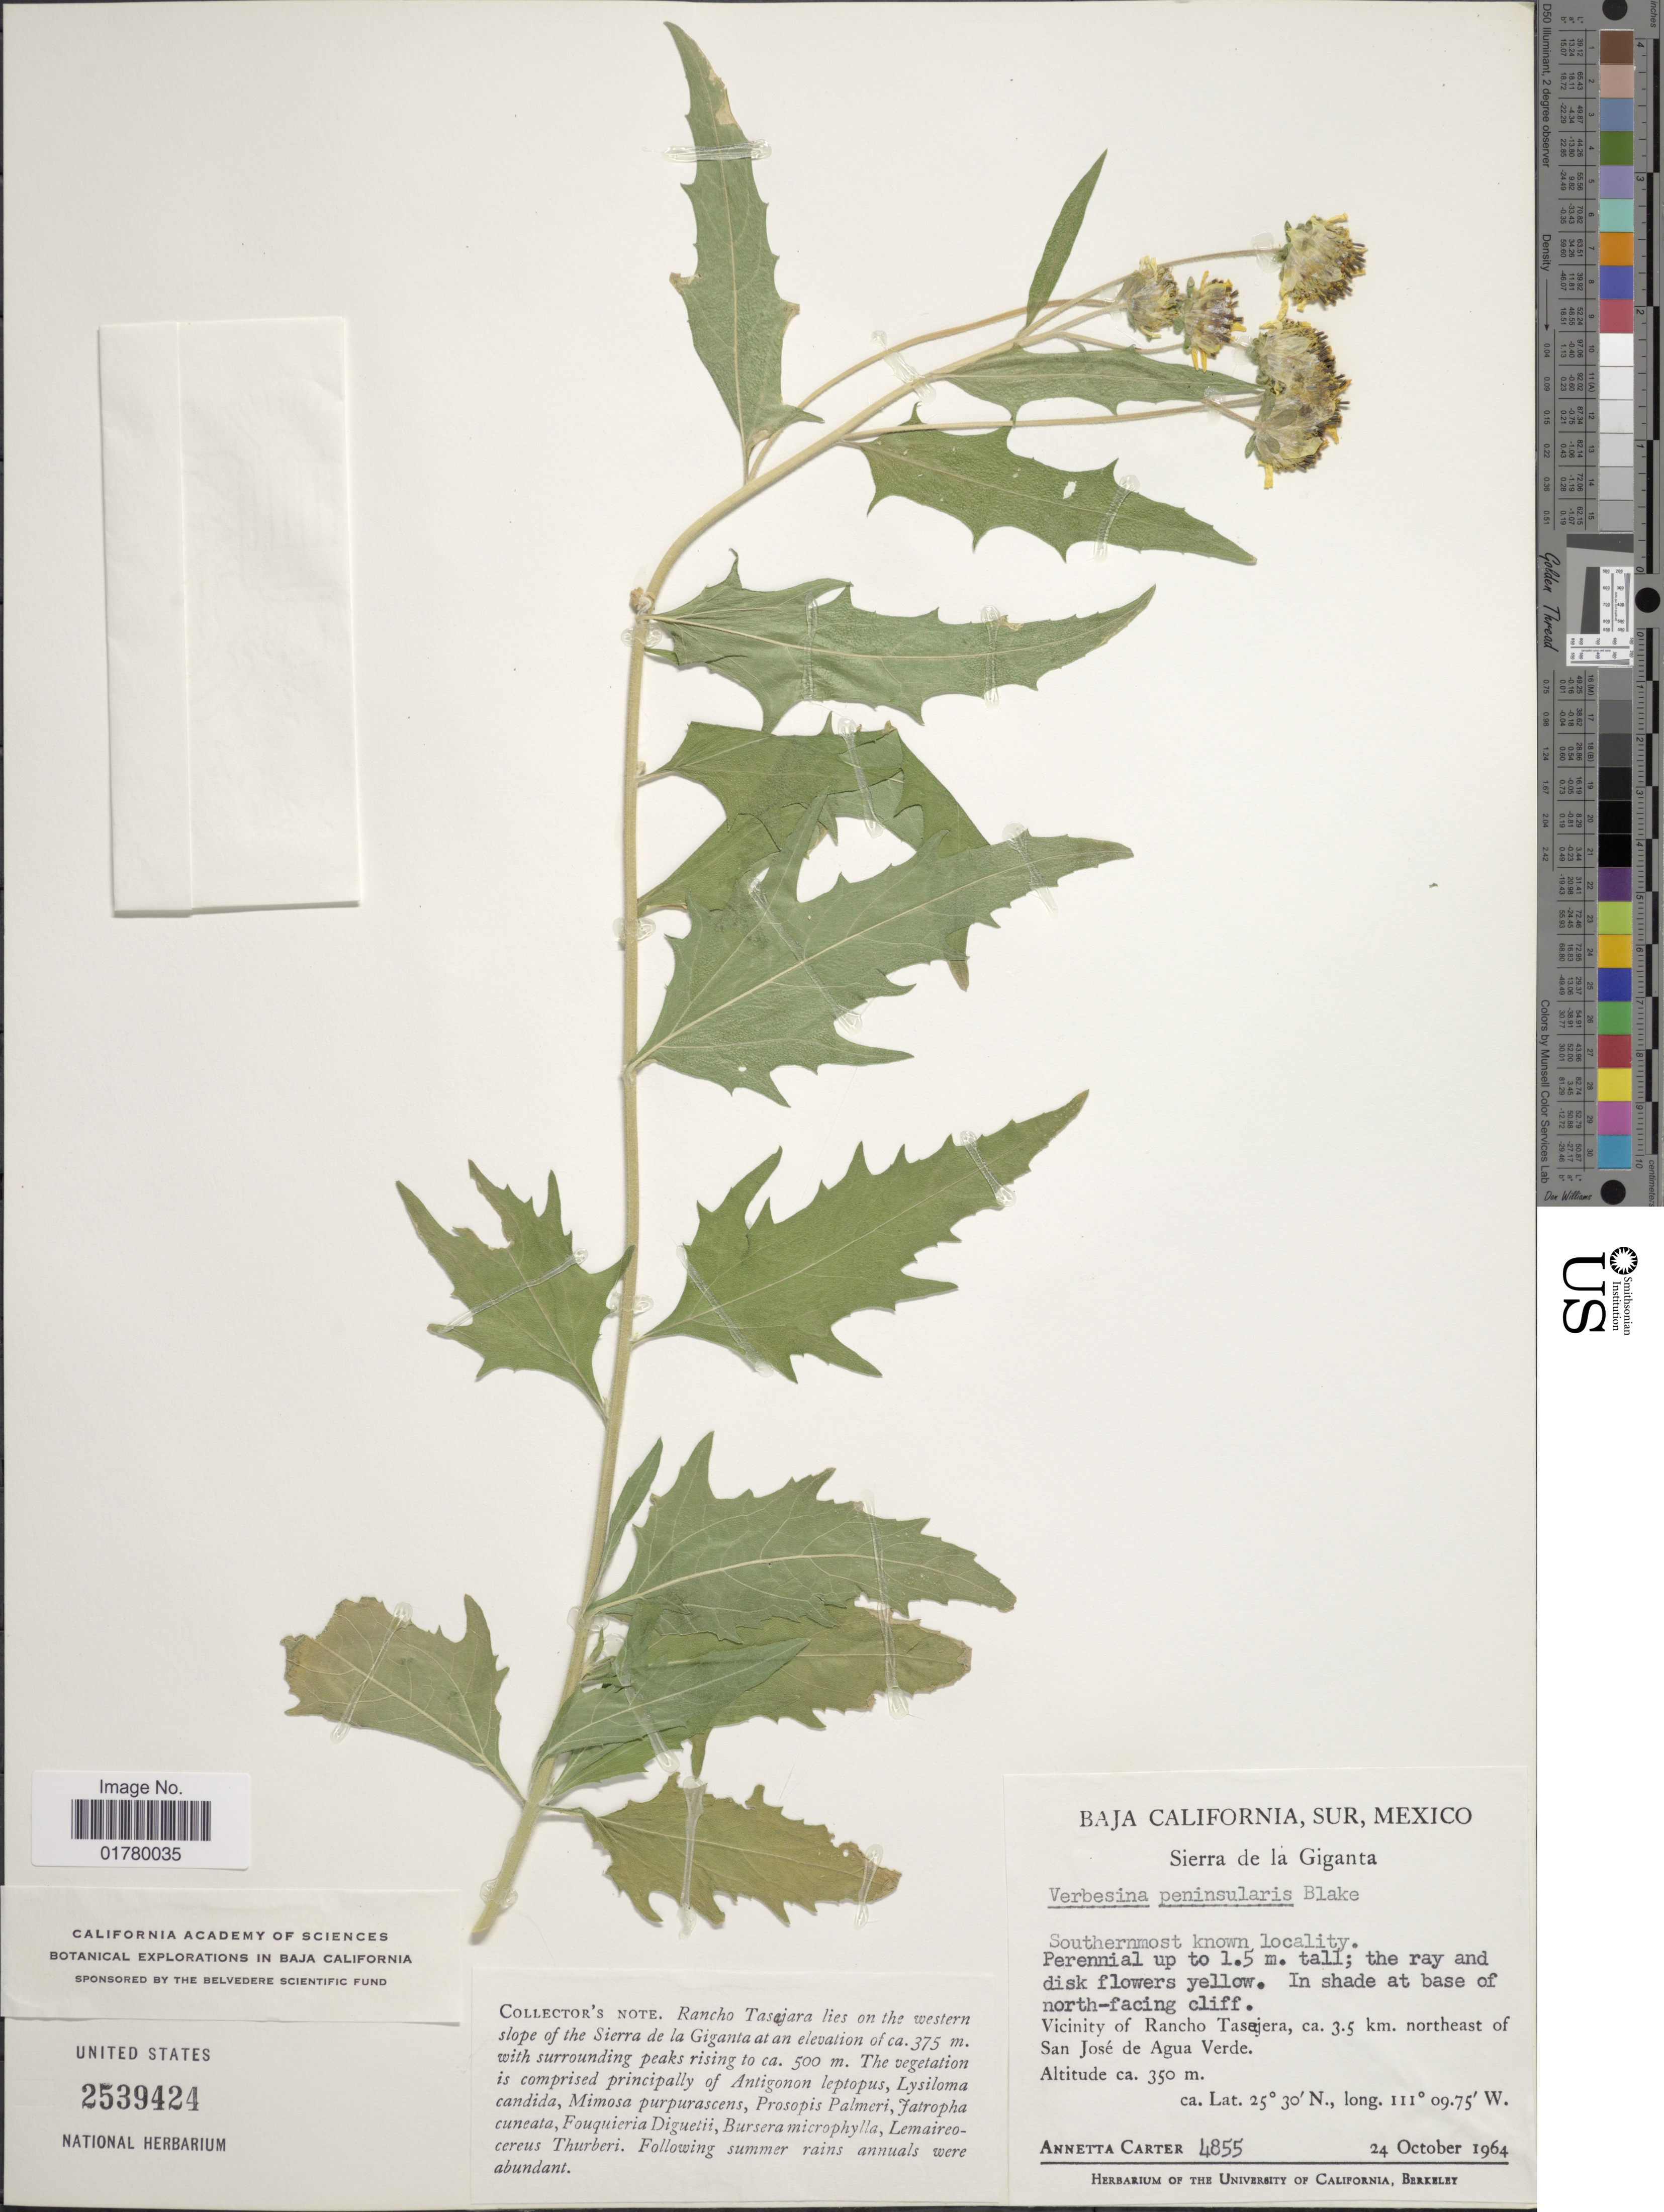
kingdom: Plantae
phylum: Tracheophyta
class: Magnoliopsida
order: Asterales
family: Asteraceae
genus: Verbesina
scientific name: Verbesina peninsularis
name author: S.F. Blake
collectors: A. Carter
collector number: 4855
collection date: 1964-10-24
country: Mexico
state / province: Baja California Sur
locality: Sierra de la Giganta, In shade at base of north-facing cliff, Vicinity of Rancho Tasajera, ca. 3.5 km. northeast of San José de Agua Verde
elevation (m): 350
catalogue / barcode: US 2539424